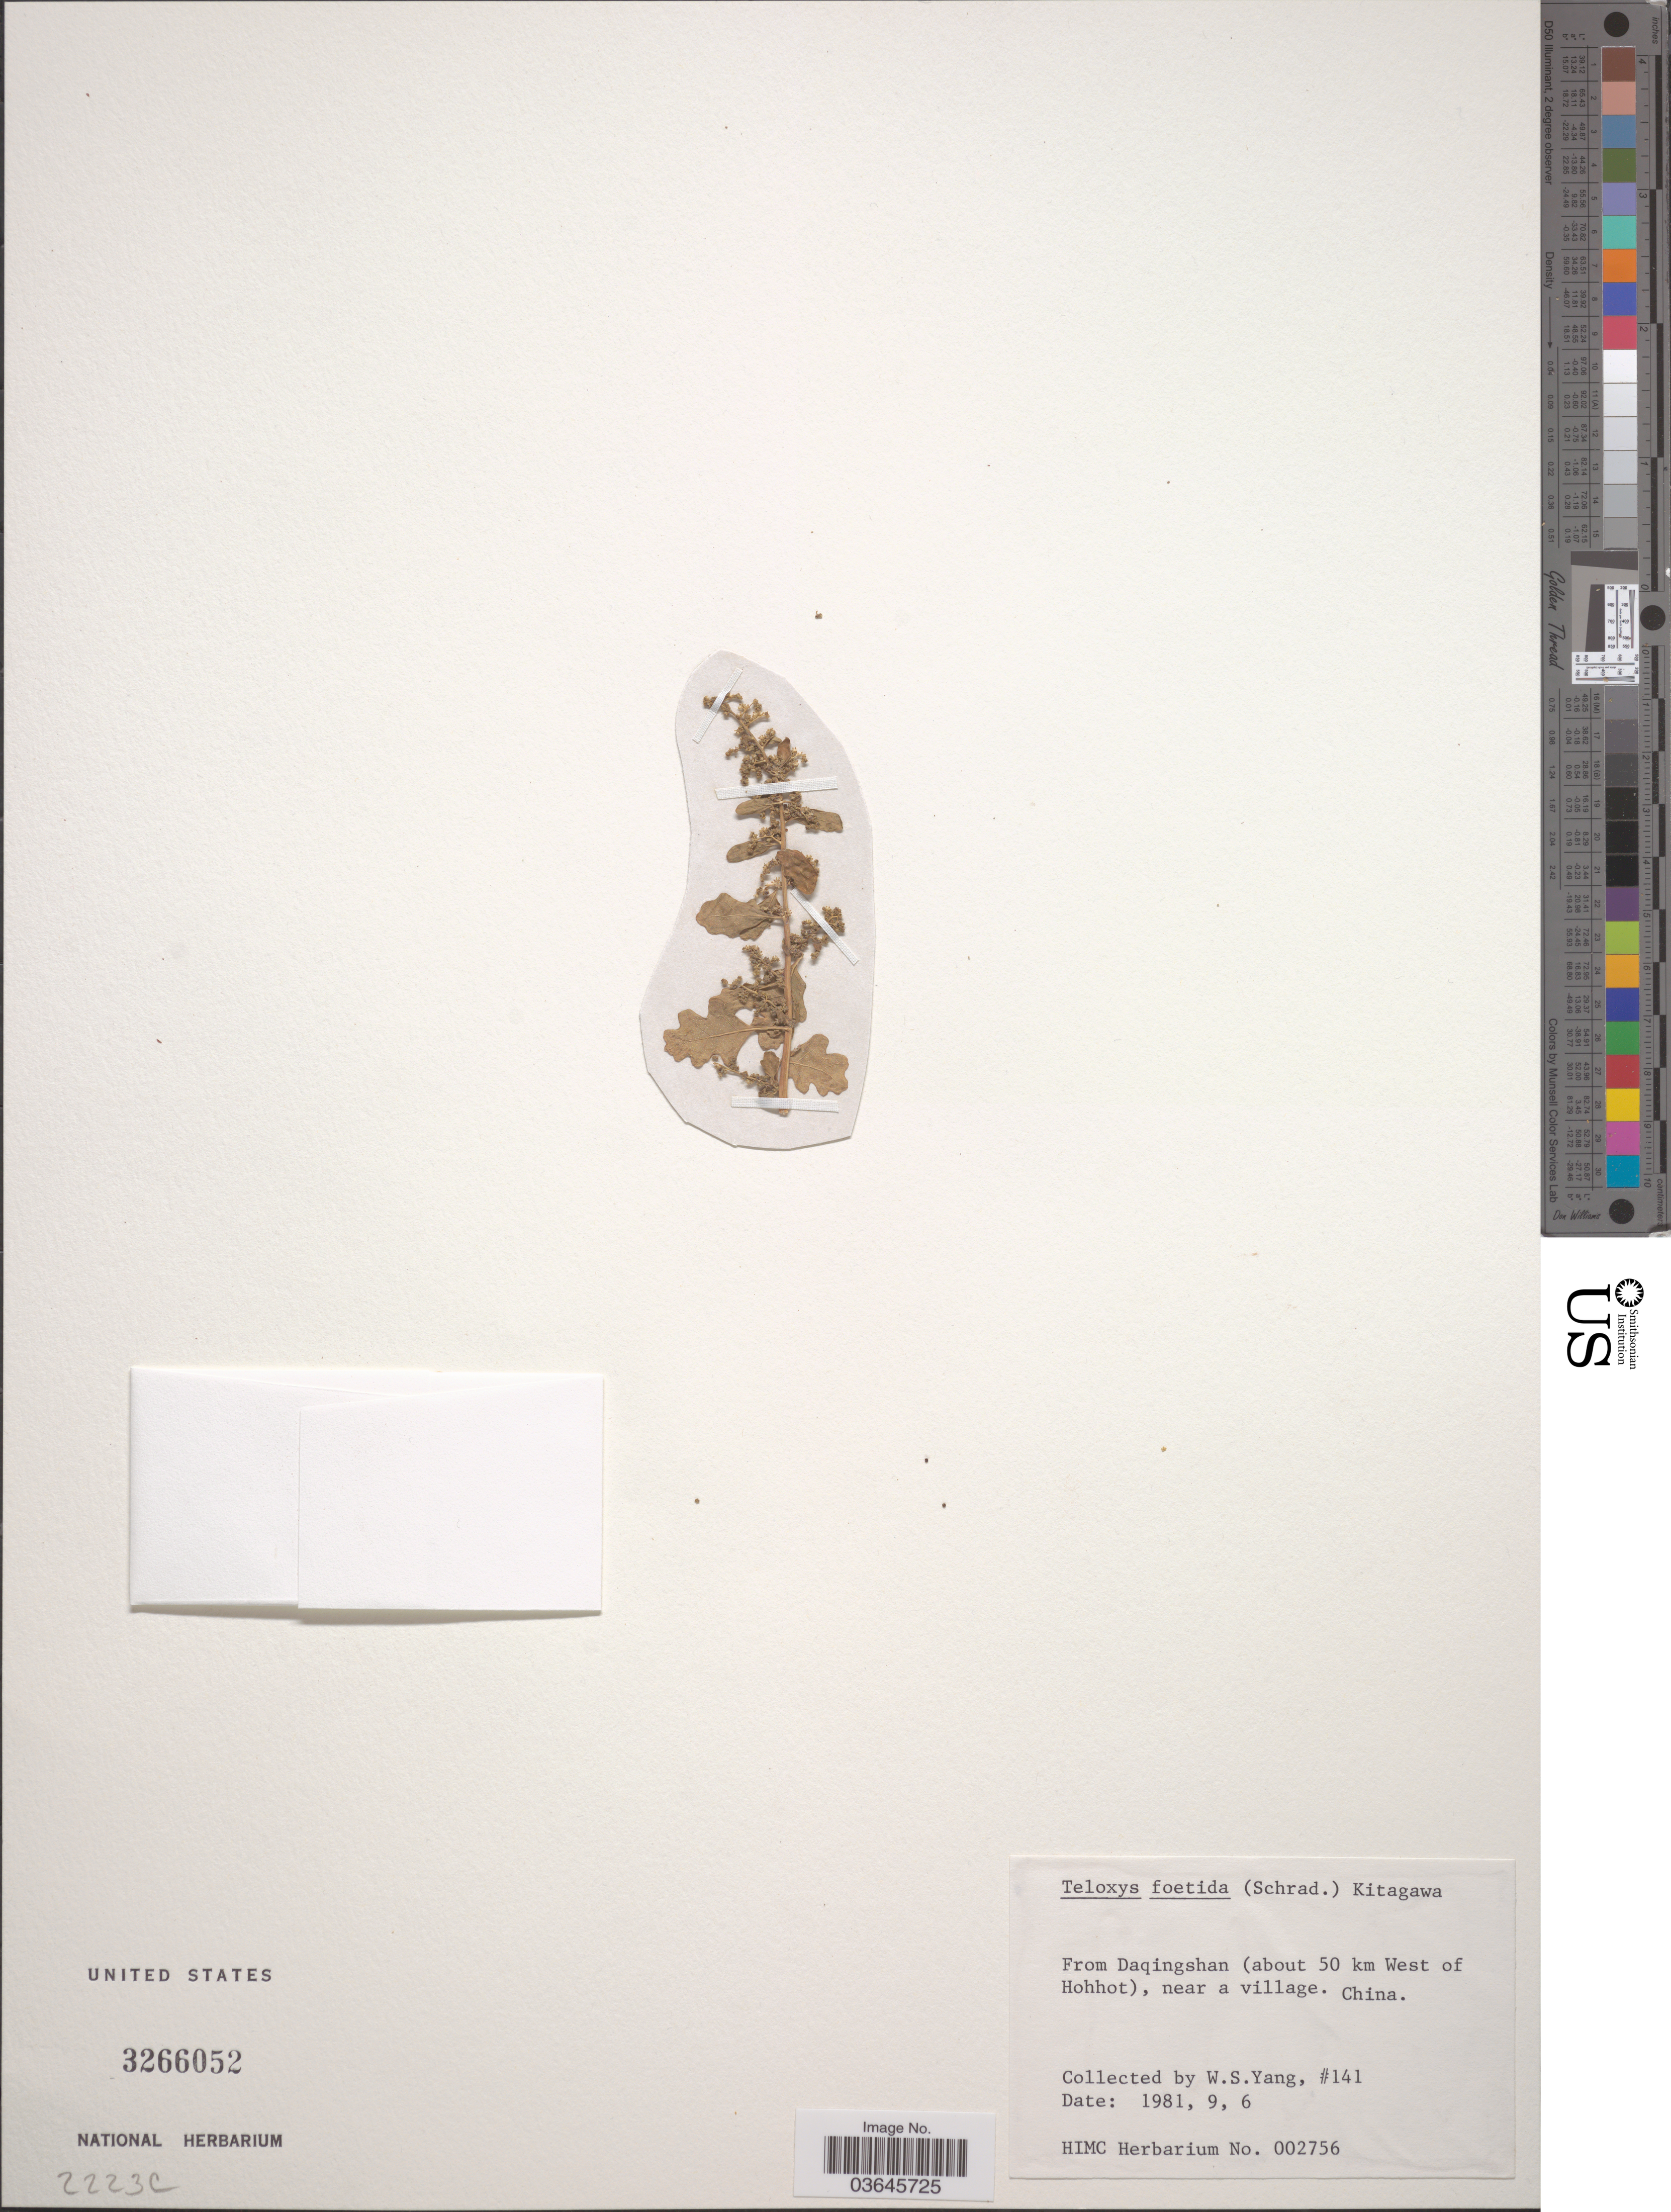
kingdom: Plantae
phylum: Tracheophyta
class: Magnoliopsida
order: Caryophyllales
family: Amaranthaceae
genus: Teloxys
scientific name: Teloxys foetida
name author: Kitag.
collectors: W. Yang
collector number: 141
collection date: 1981-06-09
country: China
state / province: Nei Monggol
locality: From Daqingshan (about 50 km West of Hohhot), near a village.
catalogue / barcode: US 3266052